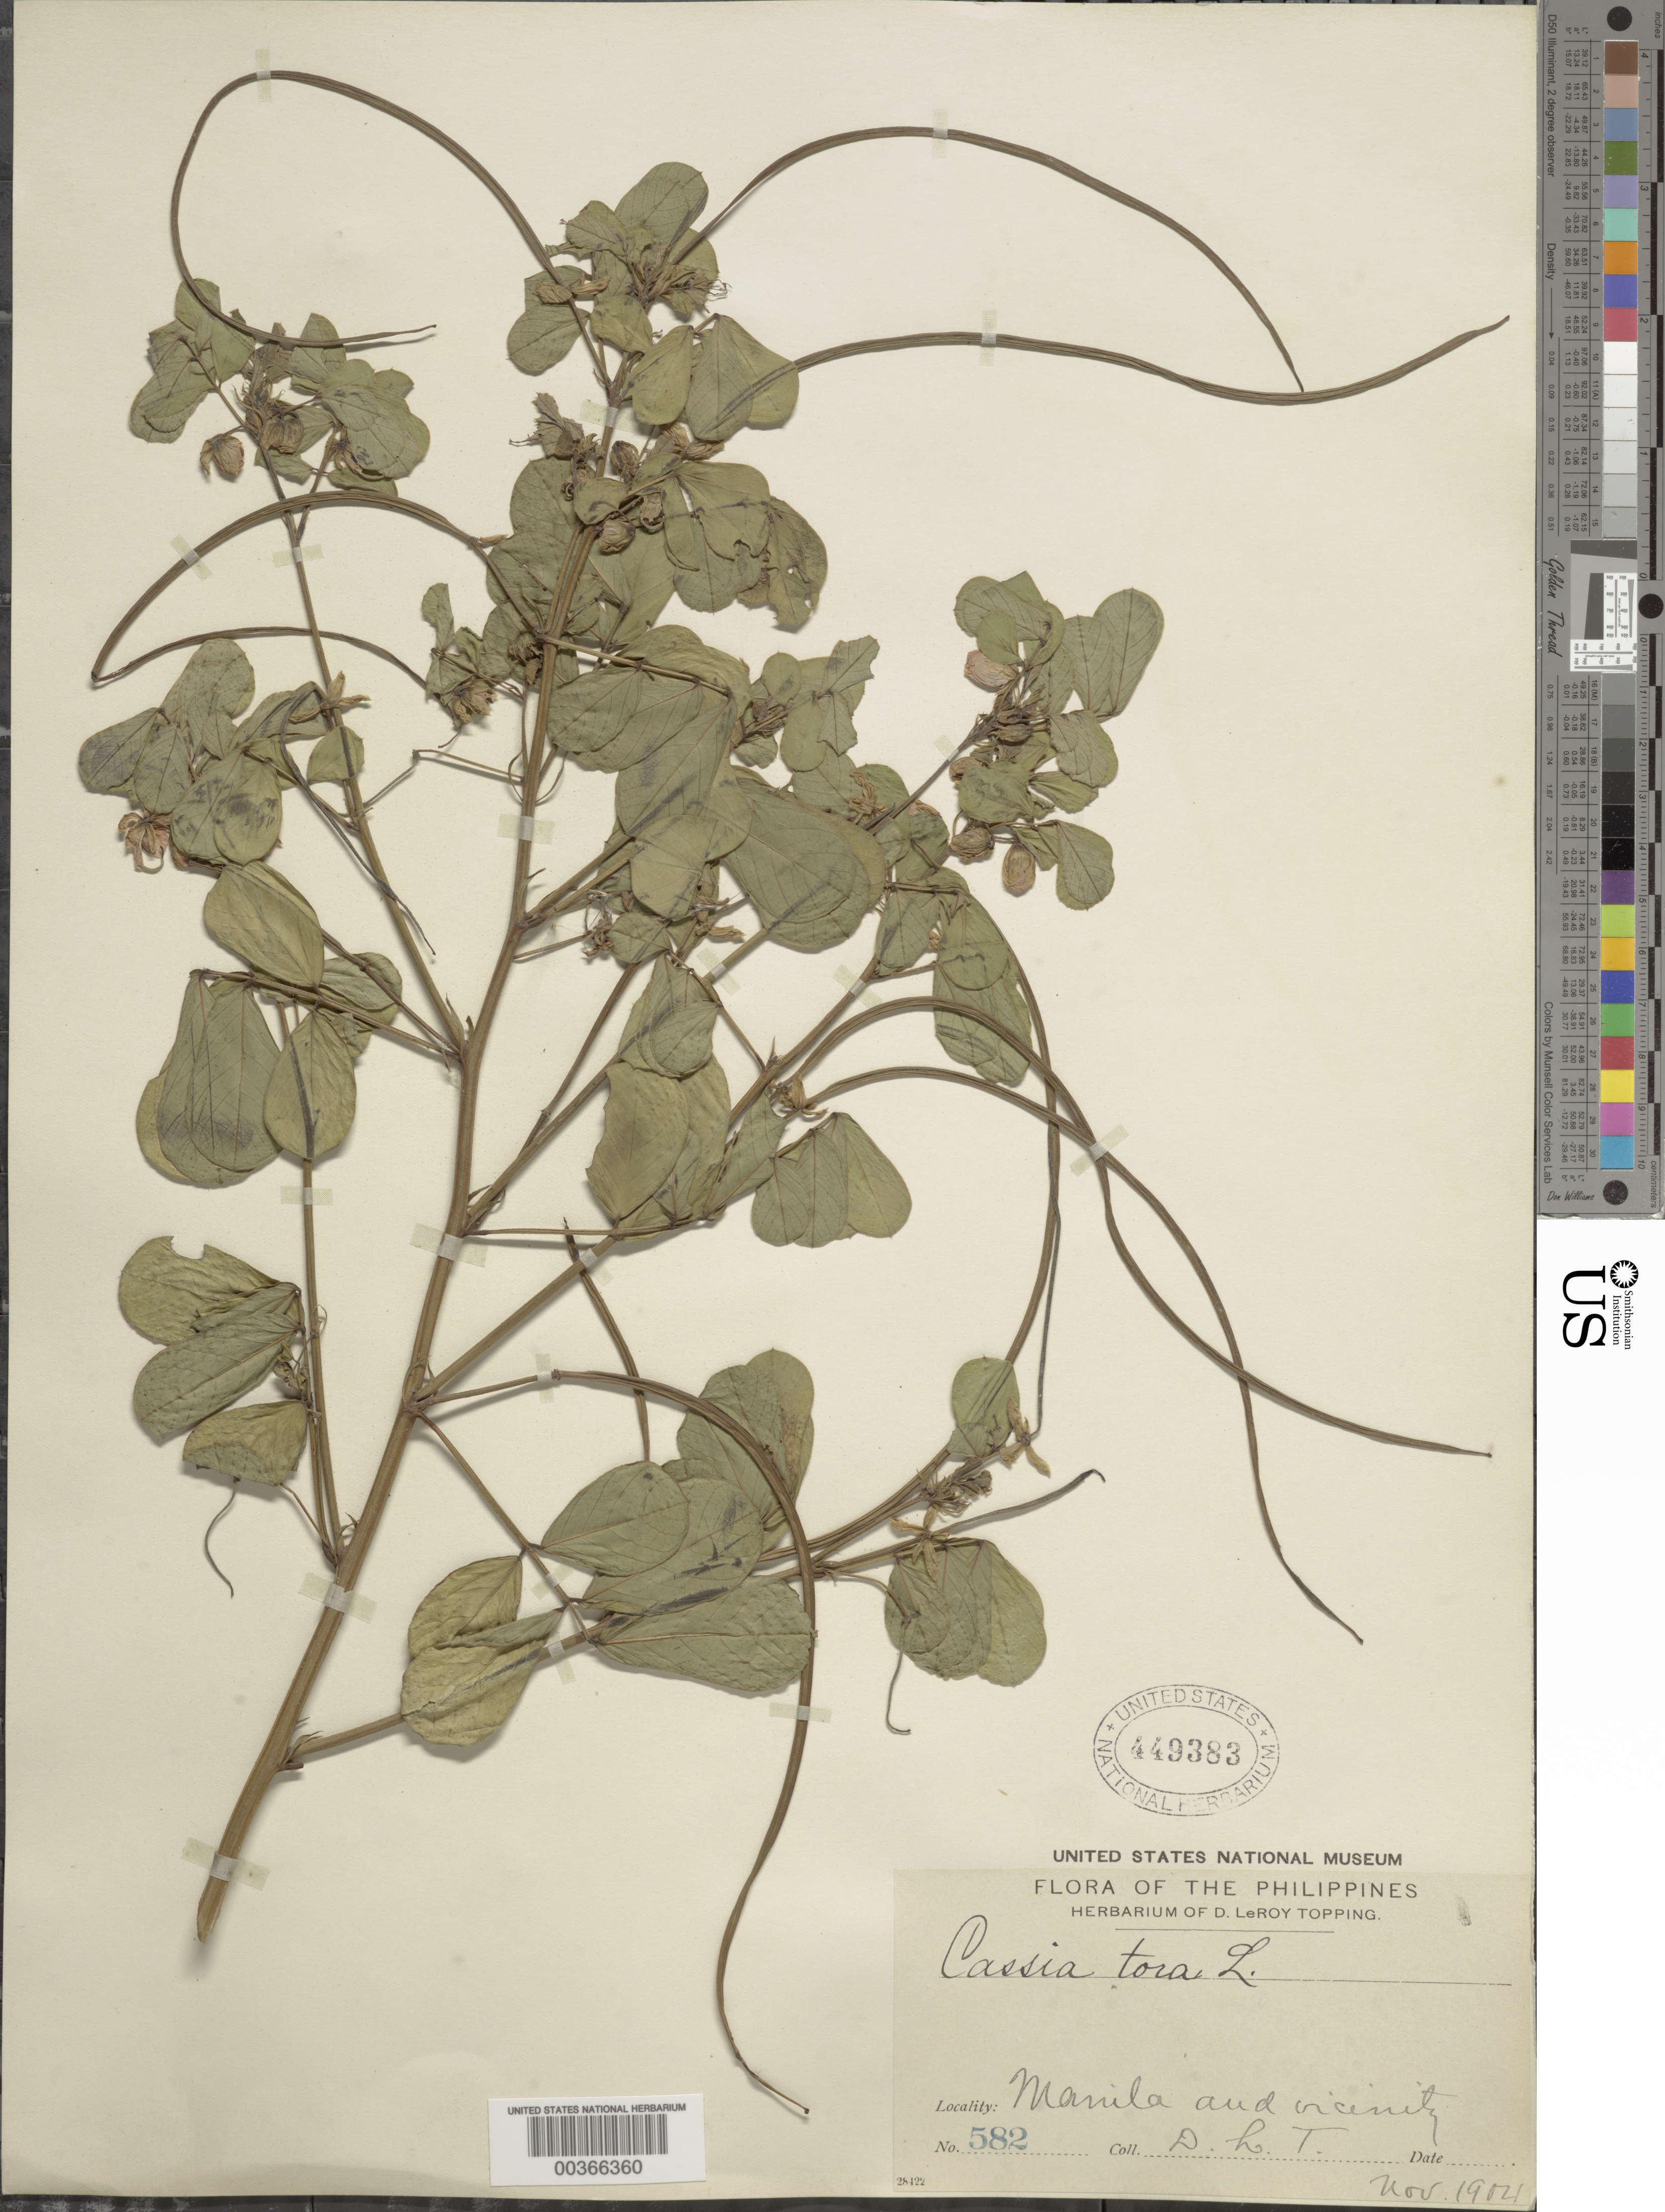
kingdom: Plantae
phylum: Tracheophyta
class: Magnoliopsida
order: Fabales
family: Fabaceae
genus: Senna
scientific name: Senna tora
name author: (L.) Roxb.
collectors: D. L. Topping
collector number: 582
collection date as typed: Nov 1904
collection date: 1904-11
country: Philippines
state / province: National Capital Region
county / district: Manila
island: Luzon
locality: Manila and vicinity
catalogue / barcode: US 449383